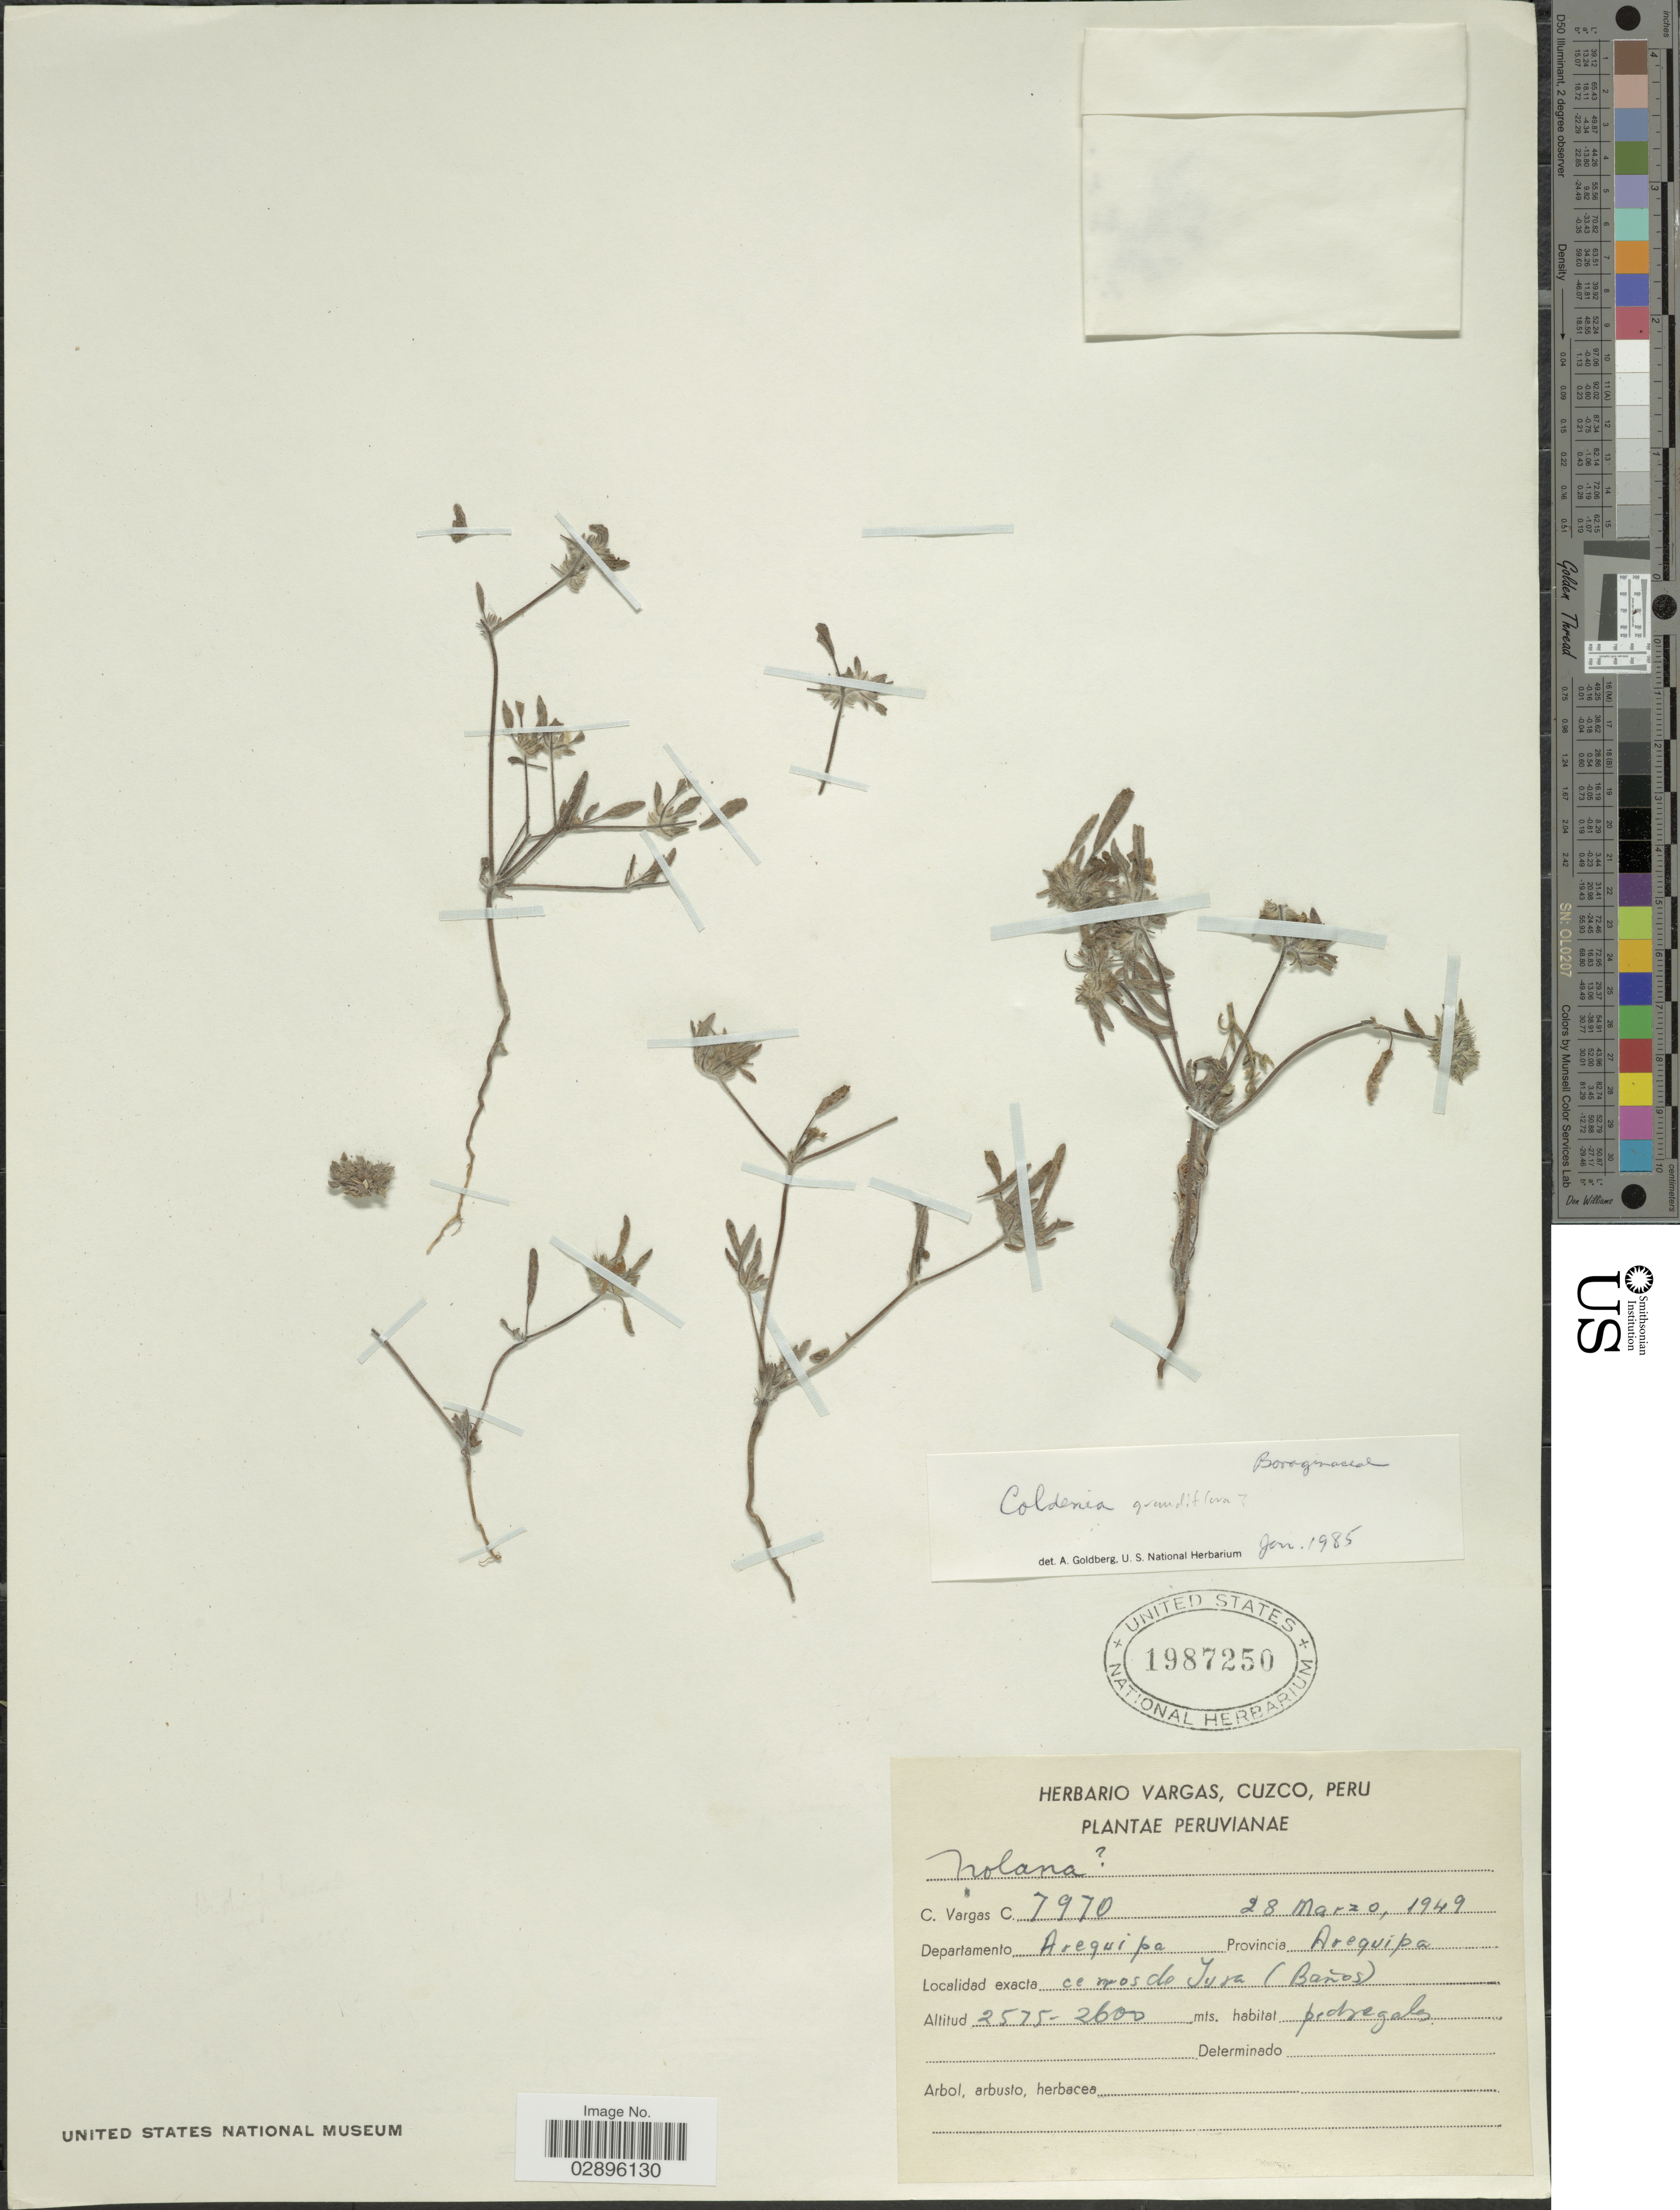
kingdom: Plantae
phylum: Tracheophyta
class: Magnoliopsida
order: Boraginales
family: Ehretiaceae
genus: Tiquilia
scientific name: Tiquilia sp.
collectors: C. Vargas Calderón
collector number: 7970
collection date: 1949-03-28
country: Peru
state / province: Arequipa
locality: Departamento Arequipa, cerros de Jura (Baños).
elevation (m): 2575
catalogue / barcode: US 1987250